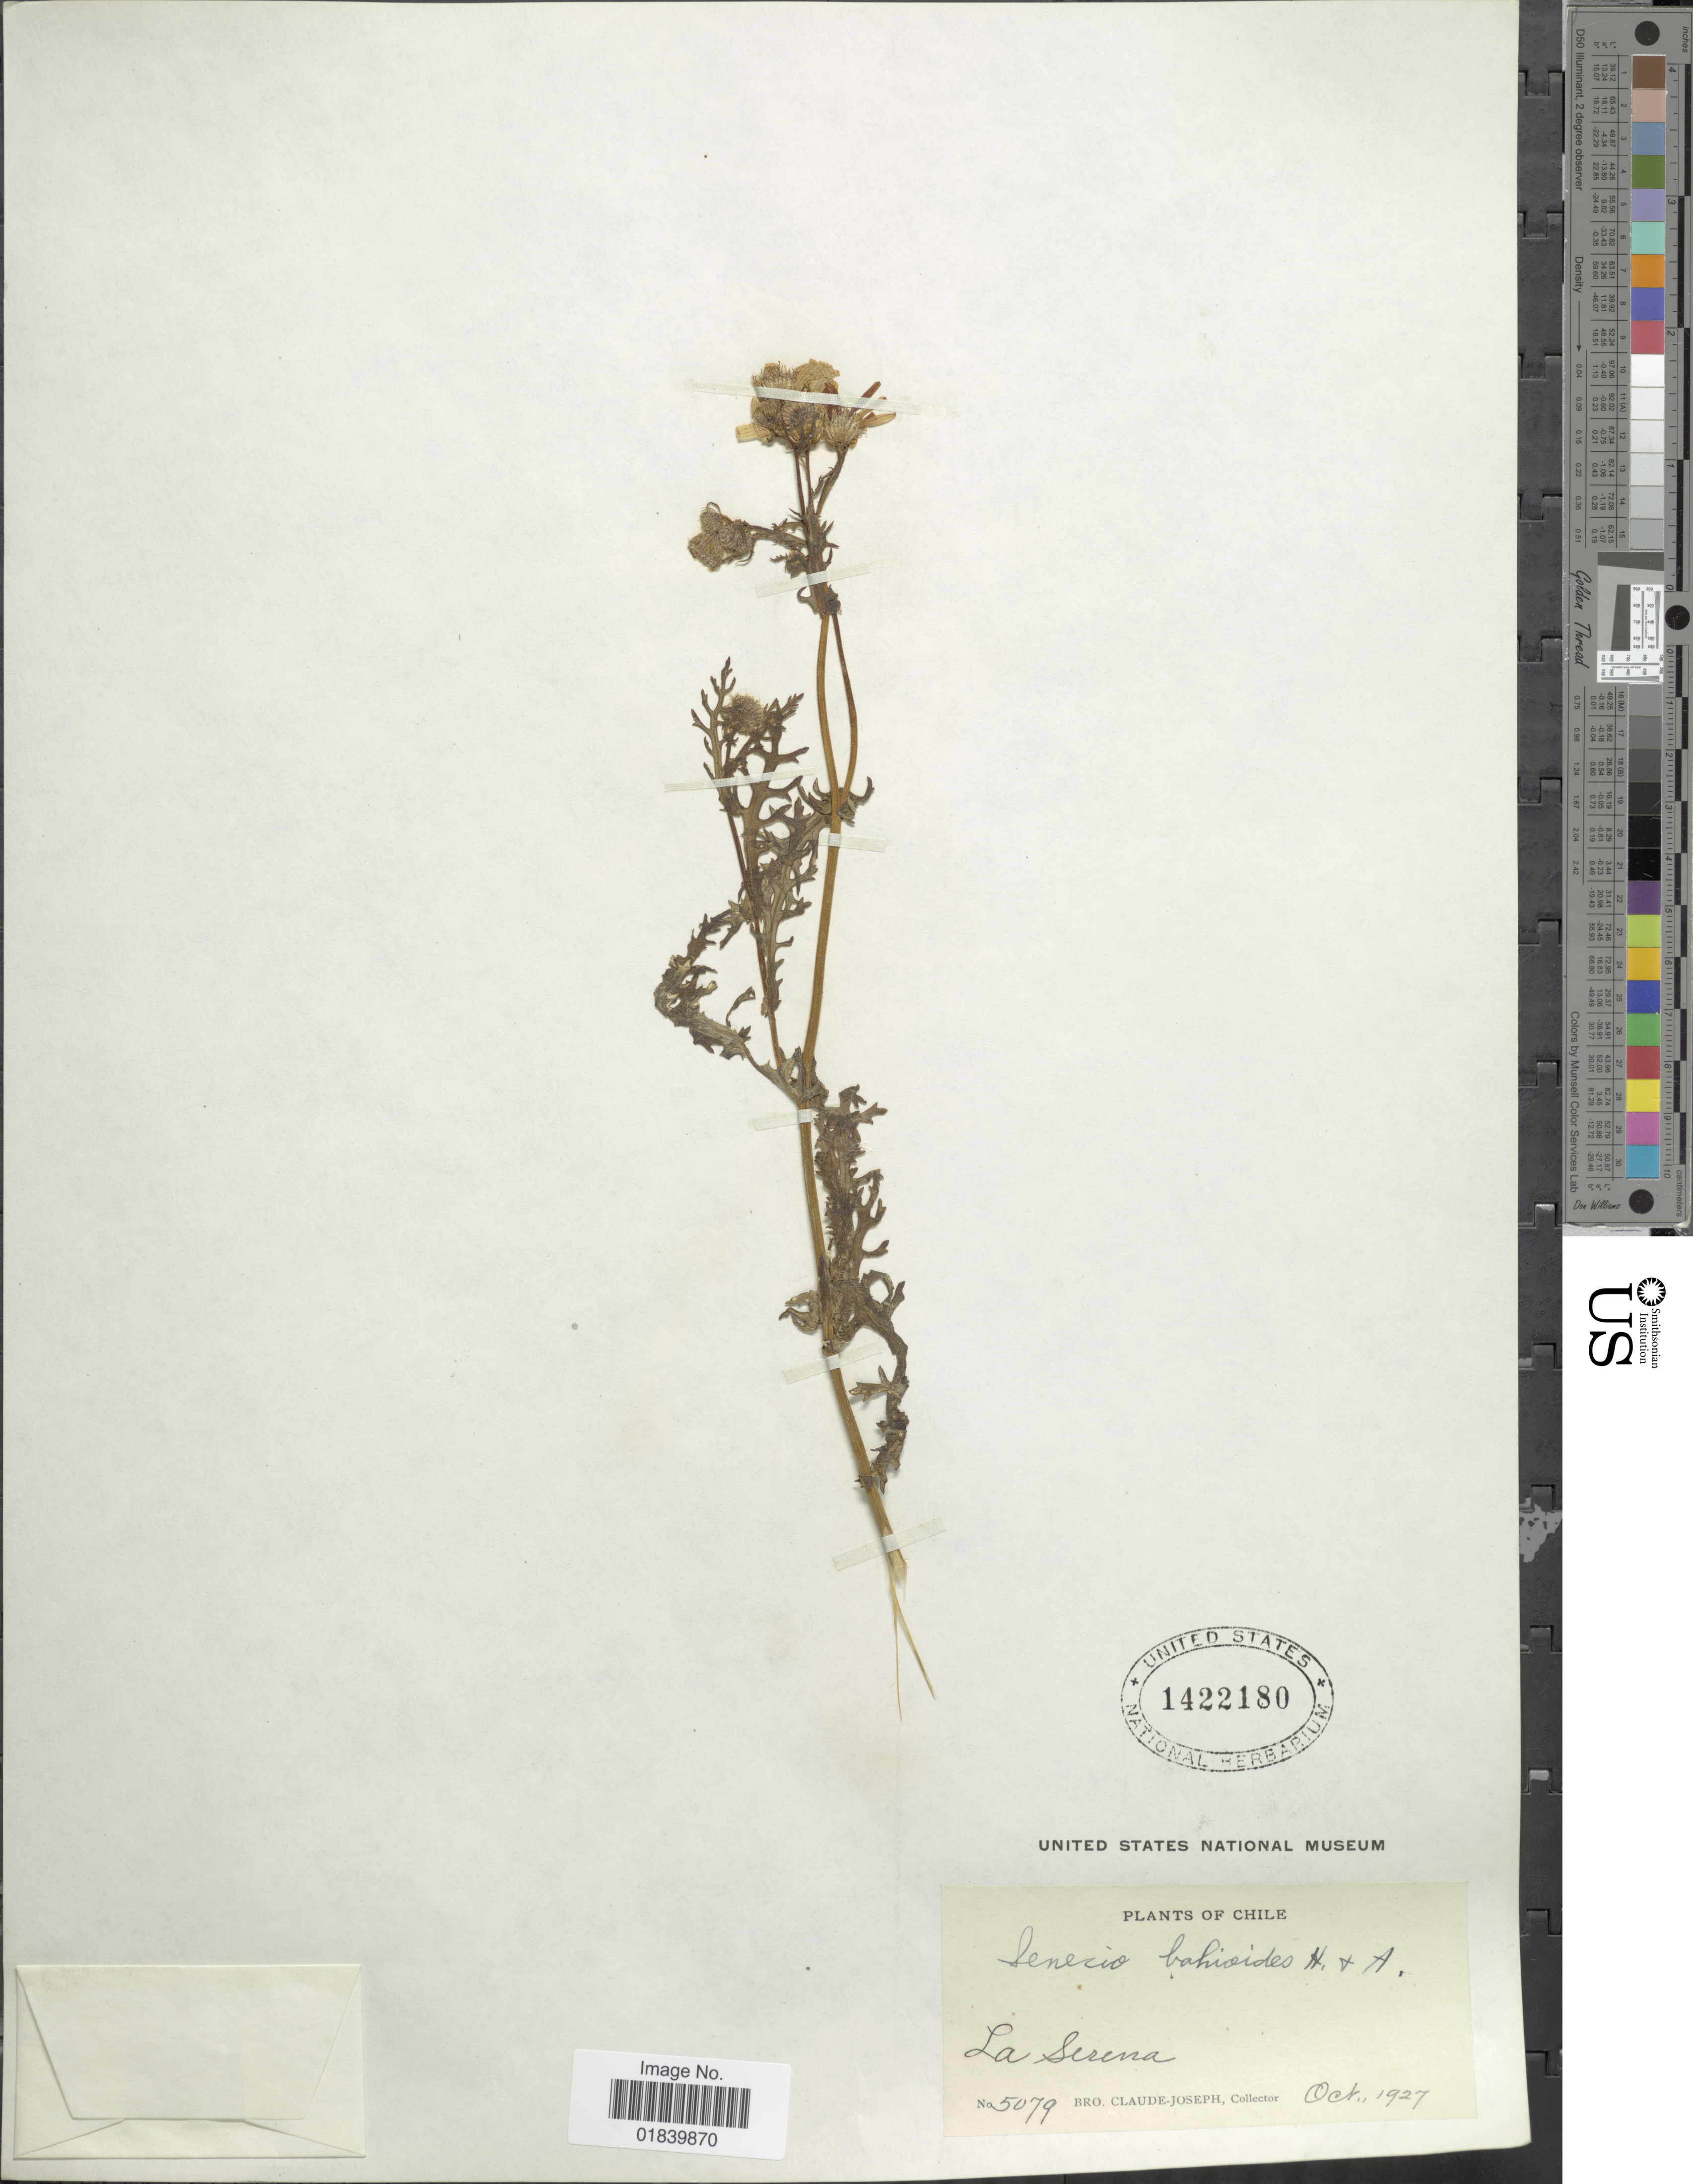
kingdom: Plantae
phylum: Tracheophyta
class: Magnoliopsida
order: Asterales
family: Asteraceae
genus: Senecio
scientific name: Senecio bahioides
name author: Hook. & Arn.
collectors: Bro. Claude-Joseph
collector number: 5079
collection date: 1927-10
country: Chile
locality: La Serena.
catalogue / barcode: US 1422180